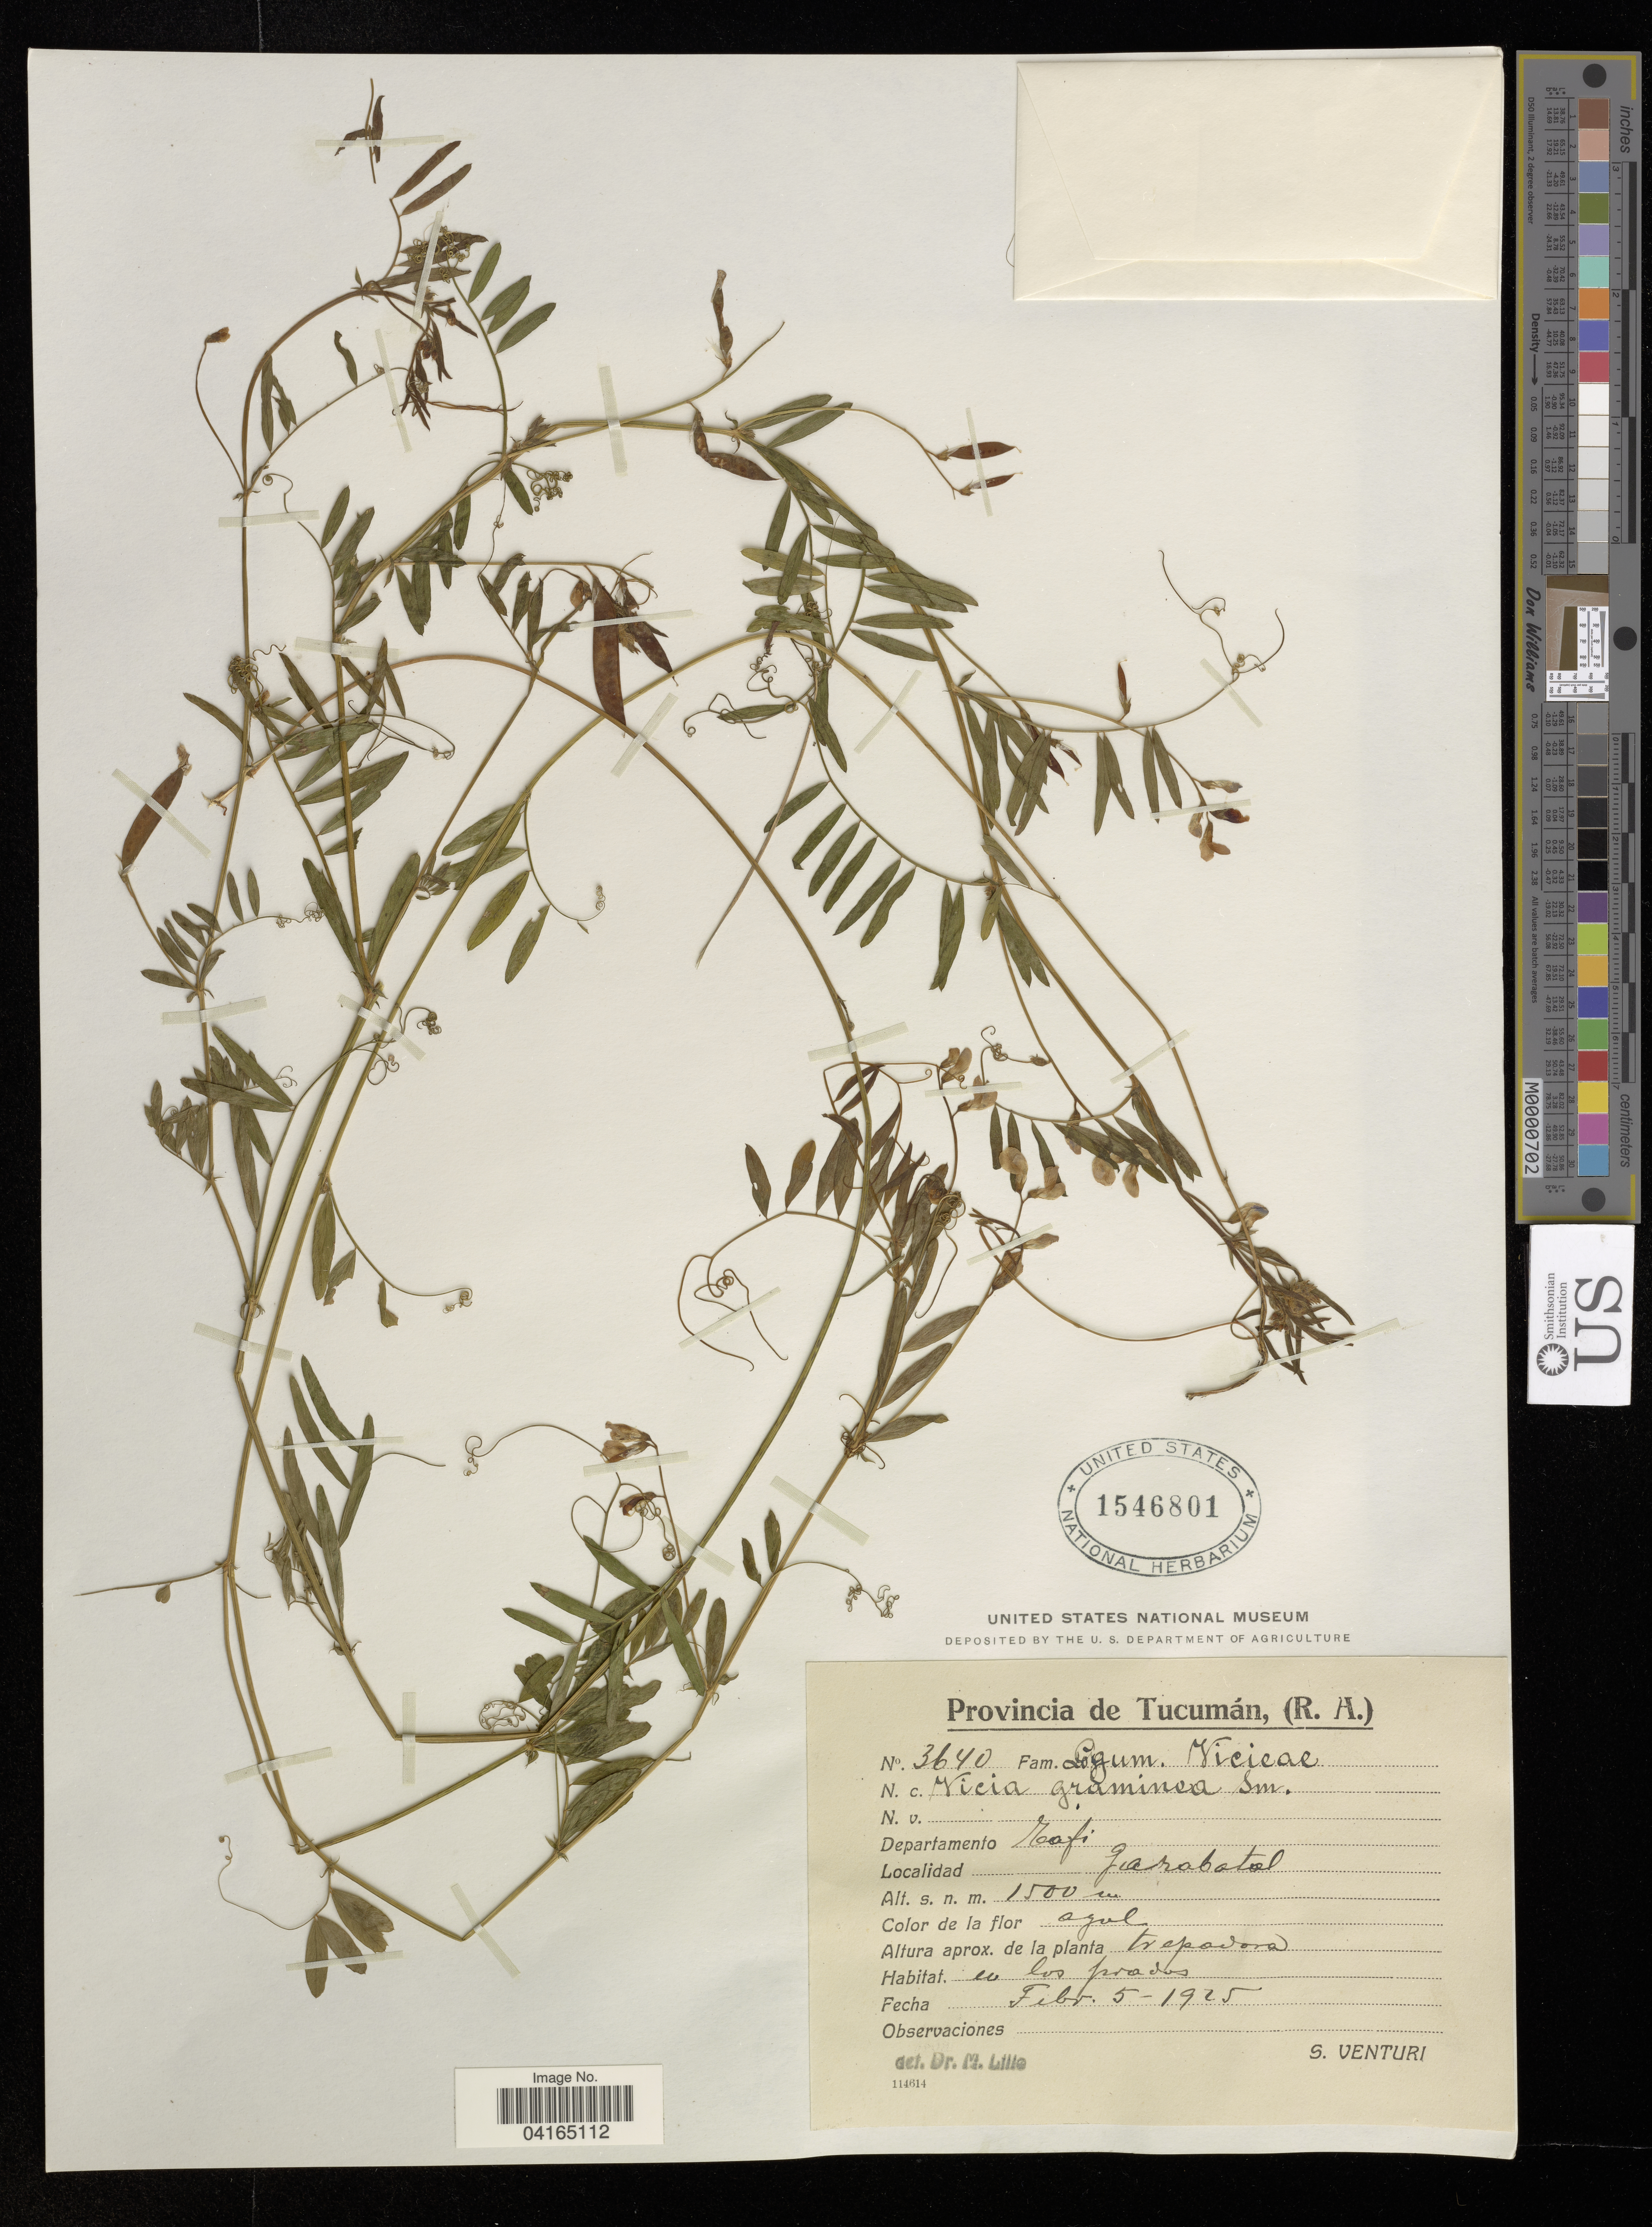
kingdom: Plantae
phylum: Tracheophyta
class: Magnoliopsida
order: Fabales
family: Fabaceae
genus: Vicia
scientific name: Vicia graminea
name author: Sm.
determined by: Hechenleitner, Paulina, RBG Edinburgh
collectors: S. Venturi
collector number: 3640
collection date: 1925-02-05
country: Argentina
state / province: Tucuman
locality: Provincia de Tucumán, (R.A.). Departamento Tafi. Garabatal.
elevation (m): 1500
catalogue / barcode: US 1546801